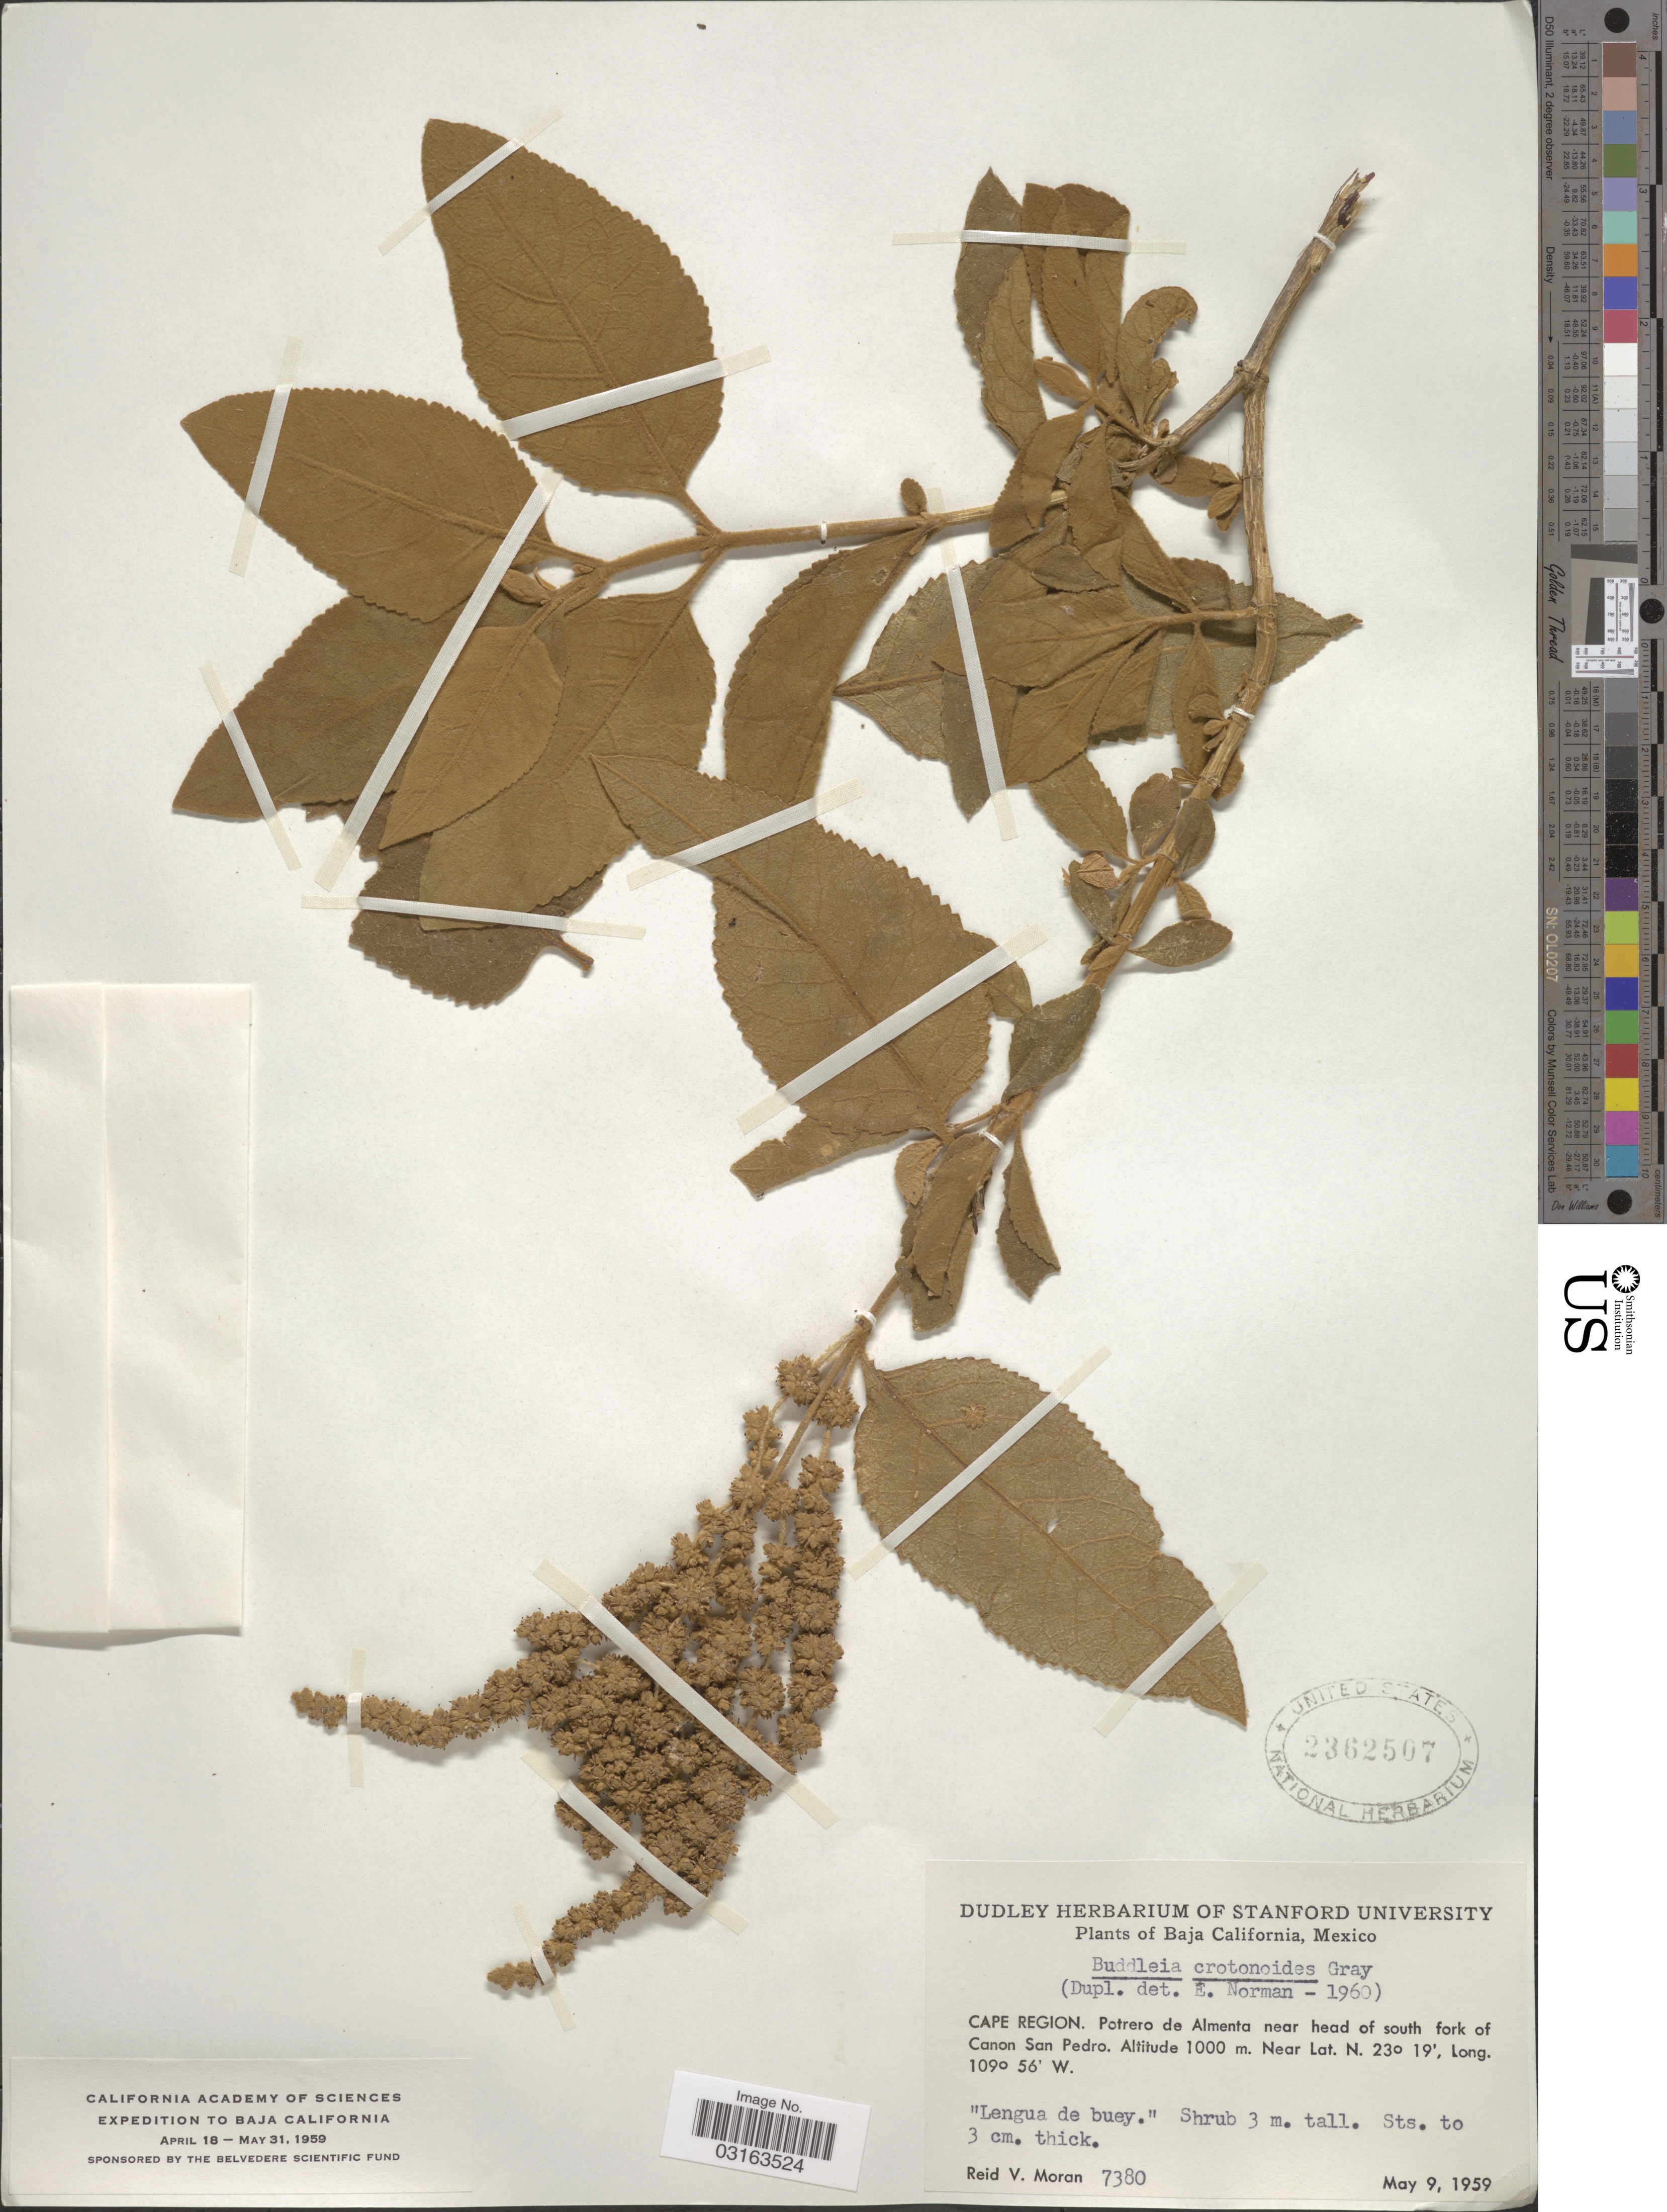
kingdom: Plantae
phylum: Tracheophyta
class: Magnoliopsida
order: Lamiales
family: Scrophulariaceae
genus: Buddleja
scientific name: Buddleja crotonoides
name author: A. Gray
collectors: R. V. Moran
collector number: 7380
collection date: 1959-05-09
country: Mexico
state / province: Baja California Sur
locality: Cape Region. Potrero de Almenta near head of south fork of Canon San Pedro.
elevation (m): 1000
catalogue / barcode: US 2362507